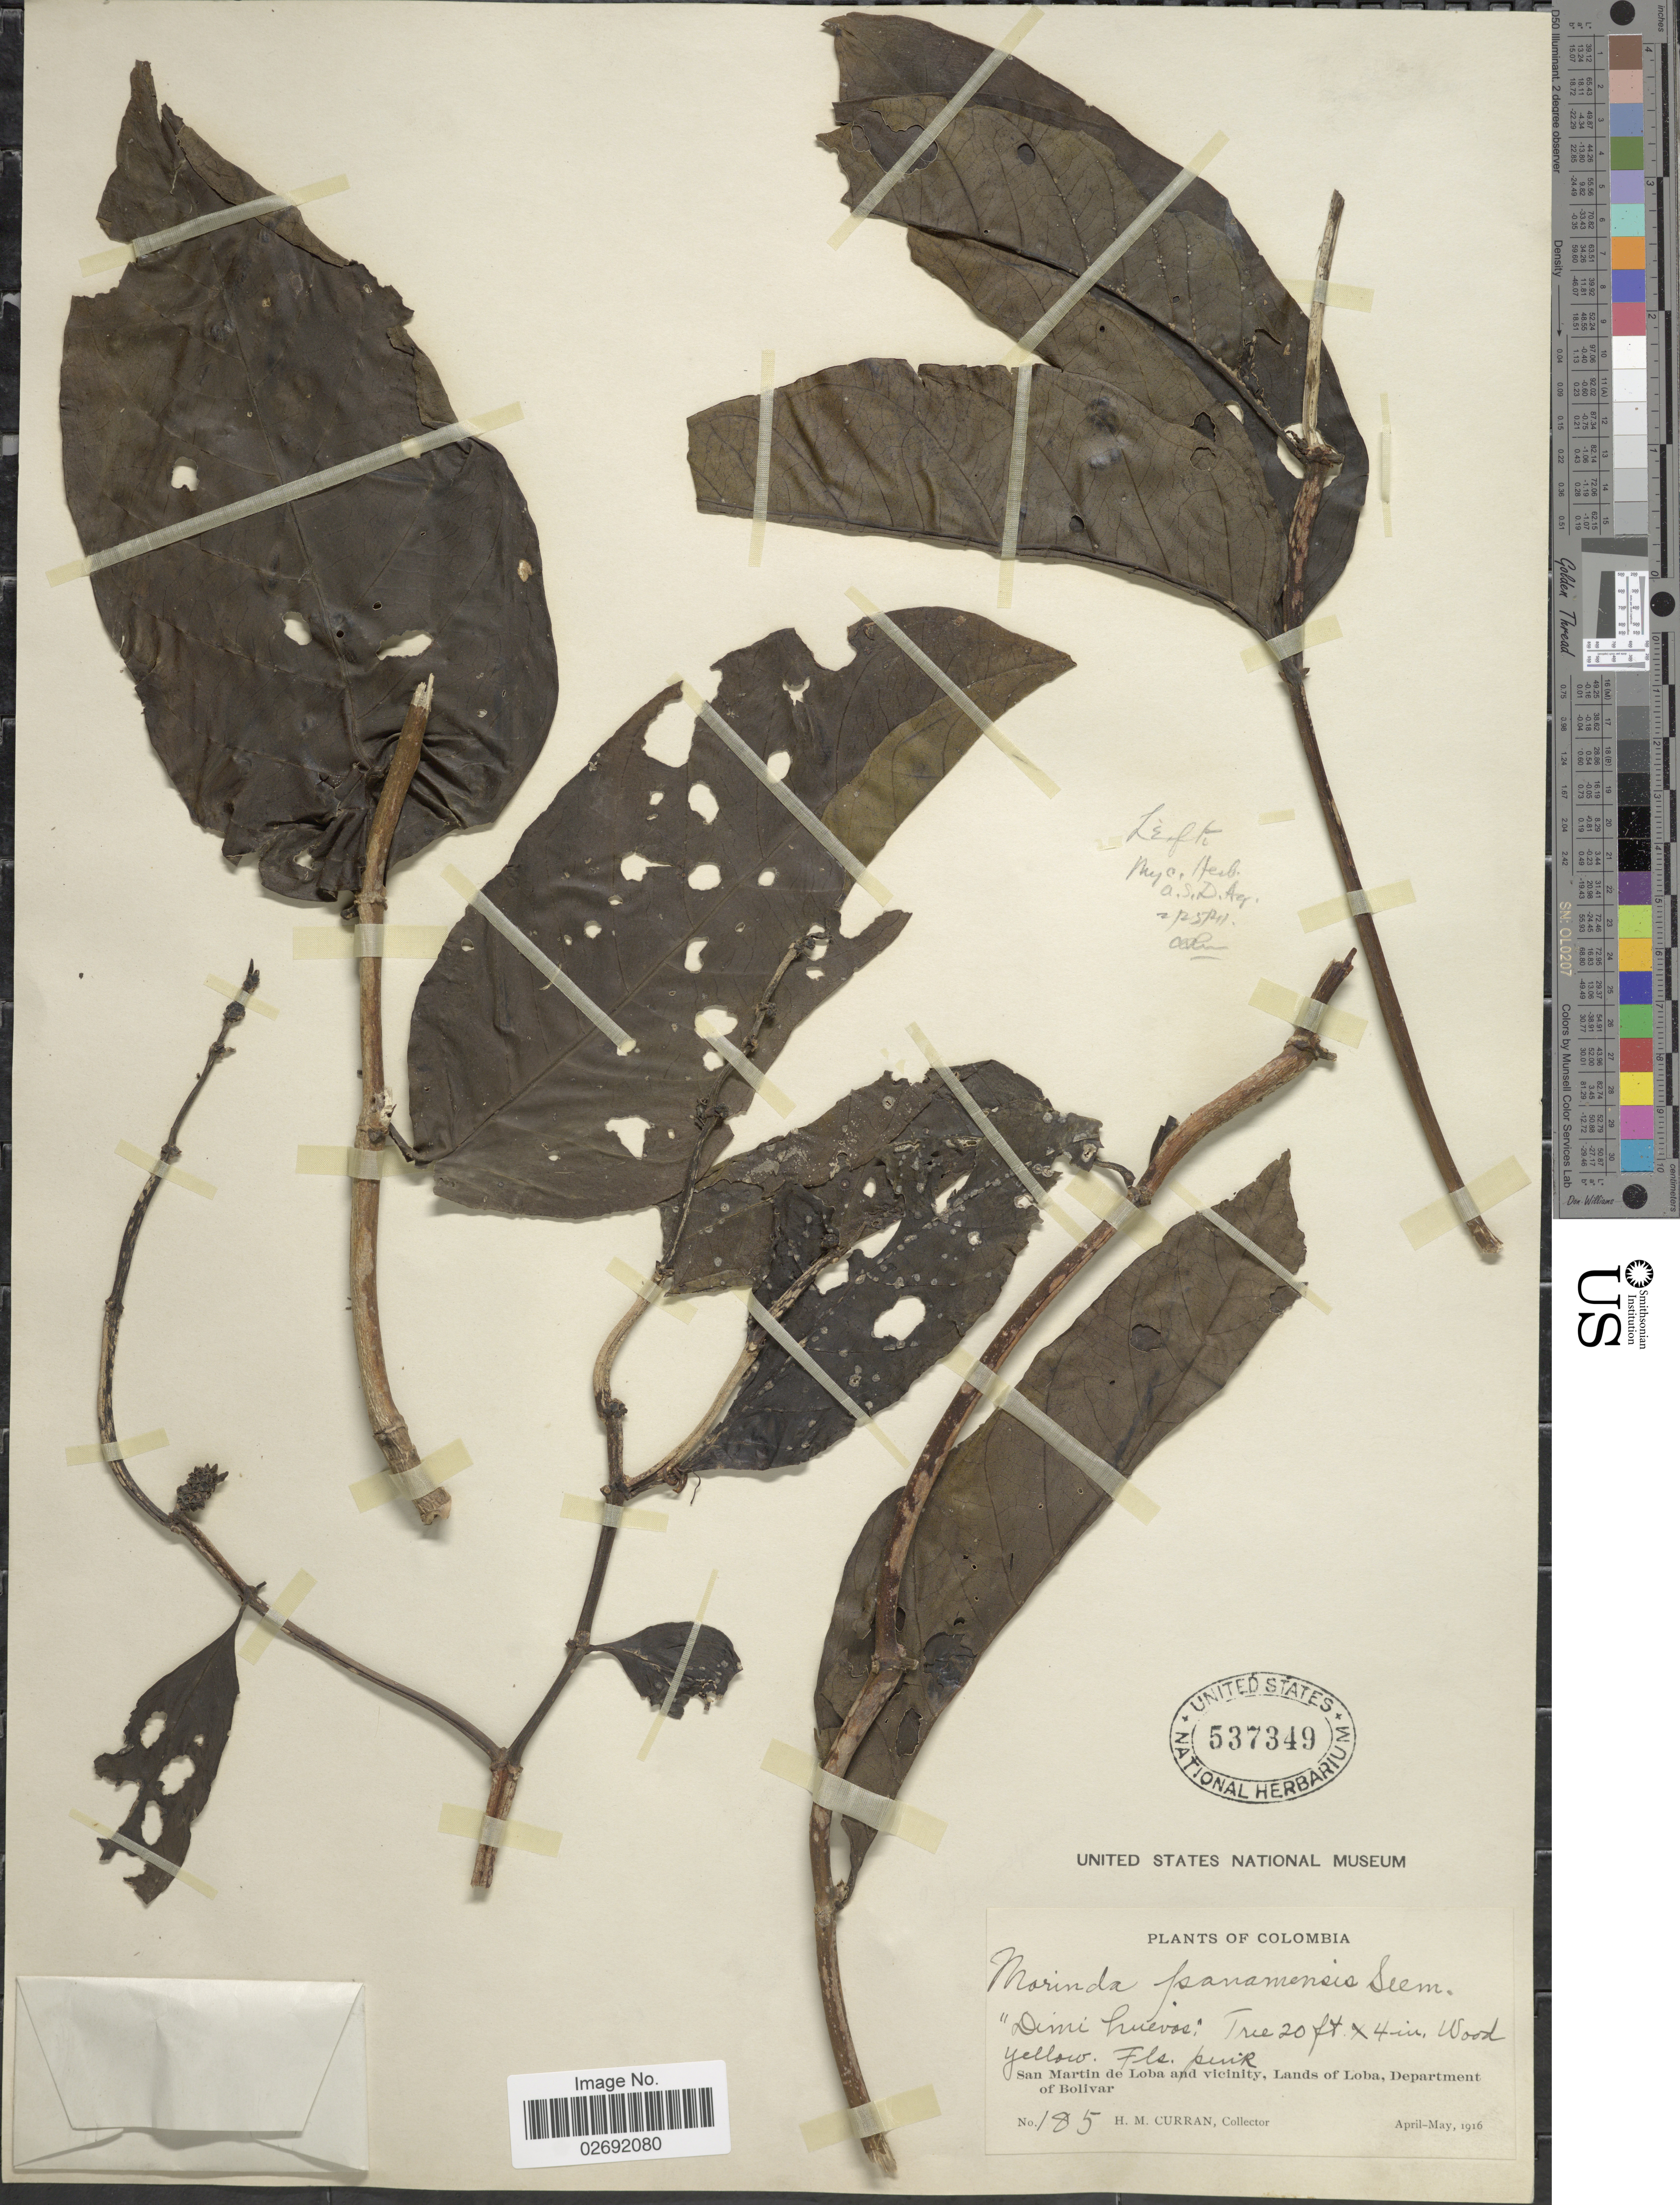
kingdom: Plantae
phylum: Tracheophyta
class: Magnoliopsida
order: Gentianales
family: Rubiaceae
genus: Morinda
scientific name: Morinda panamensis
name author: Seem.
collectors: H. M. Curran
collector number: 185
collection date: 1916-04/1916-05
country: Colombia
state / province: Bolívar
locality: San Martin de Loba and vicinity, Lands of Loba, Department of Bolivar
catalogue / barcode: US 537349